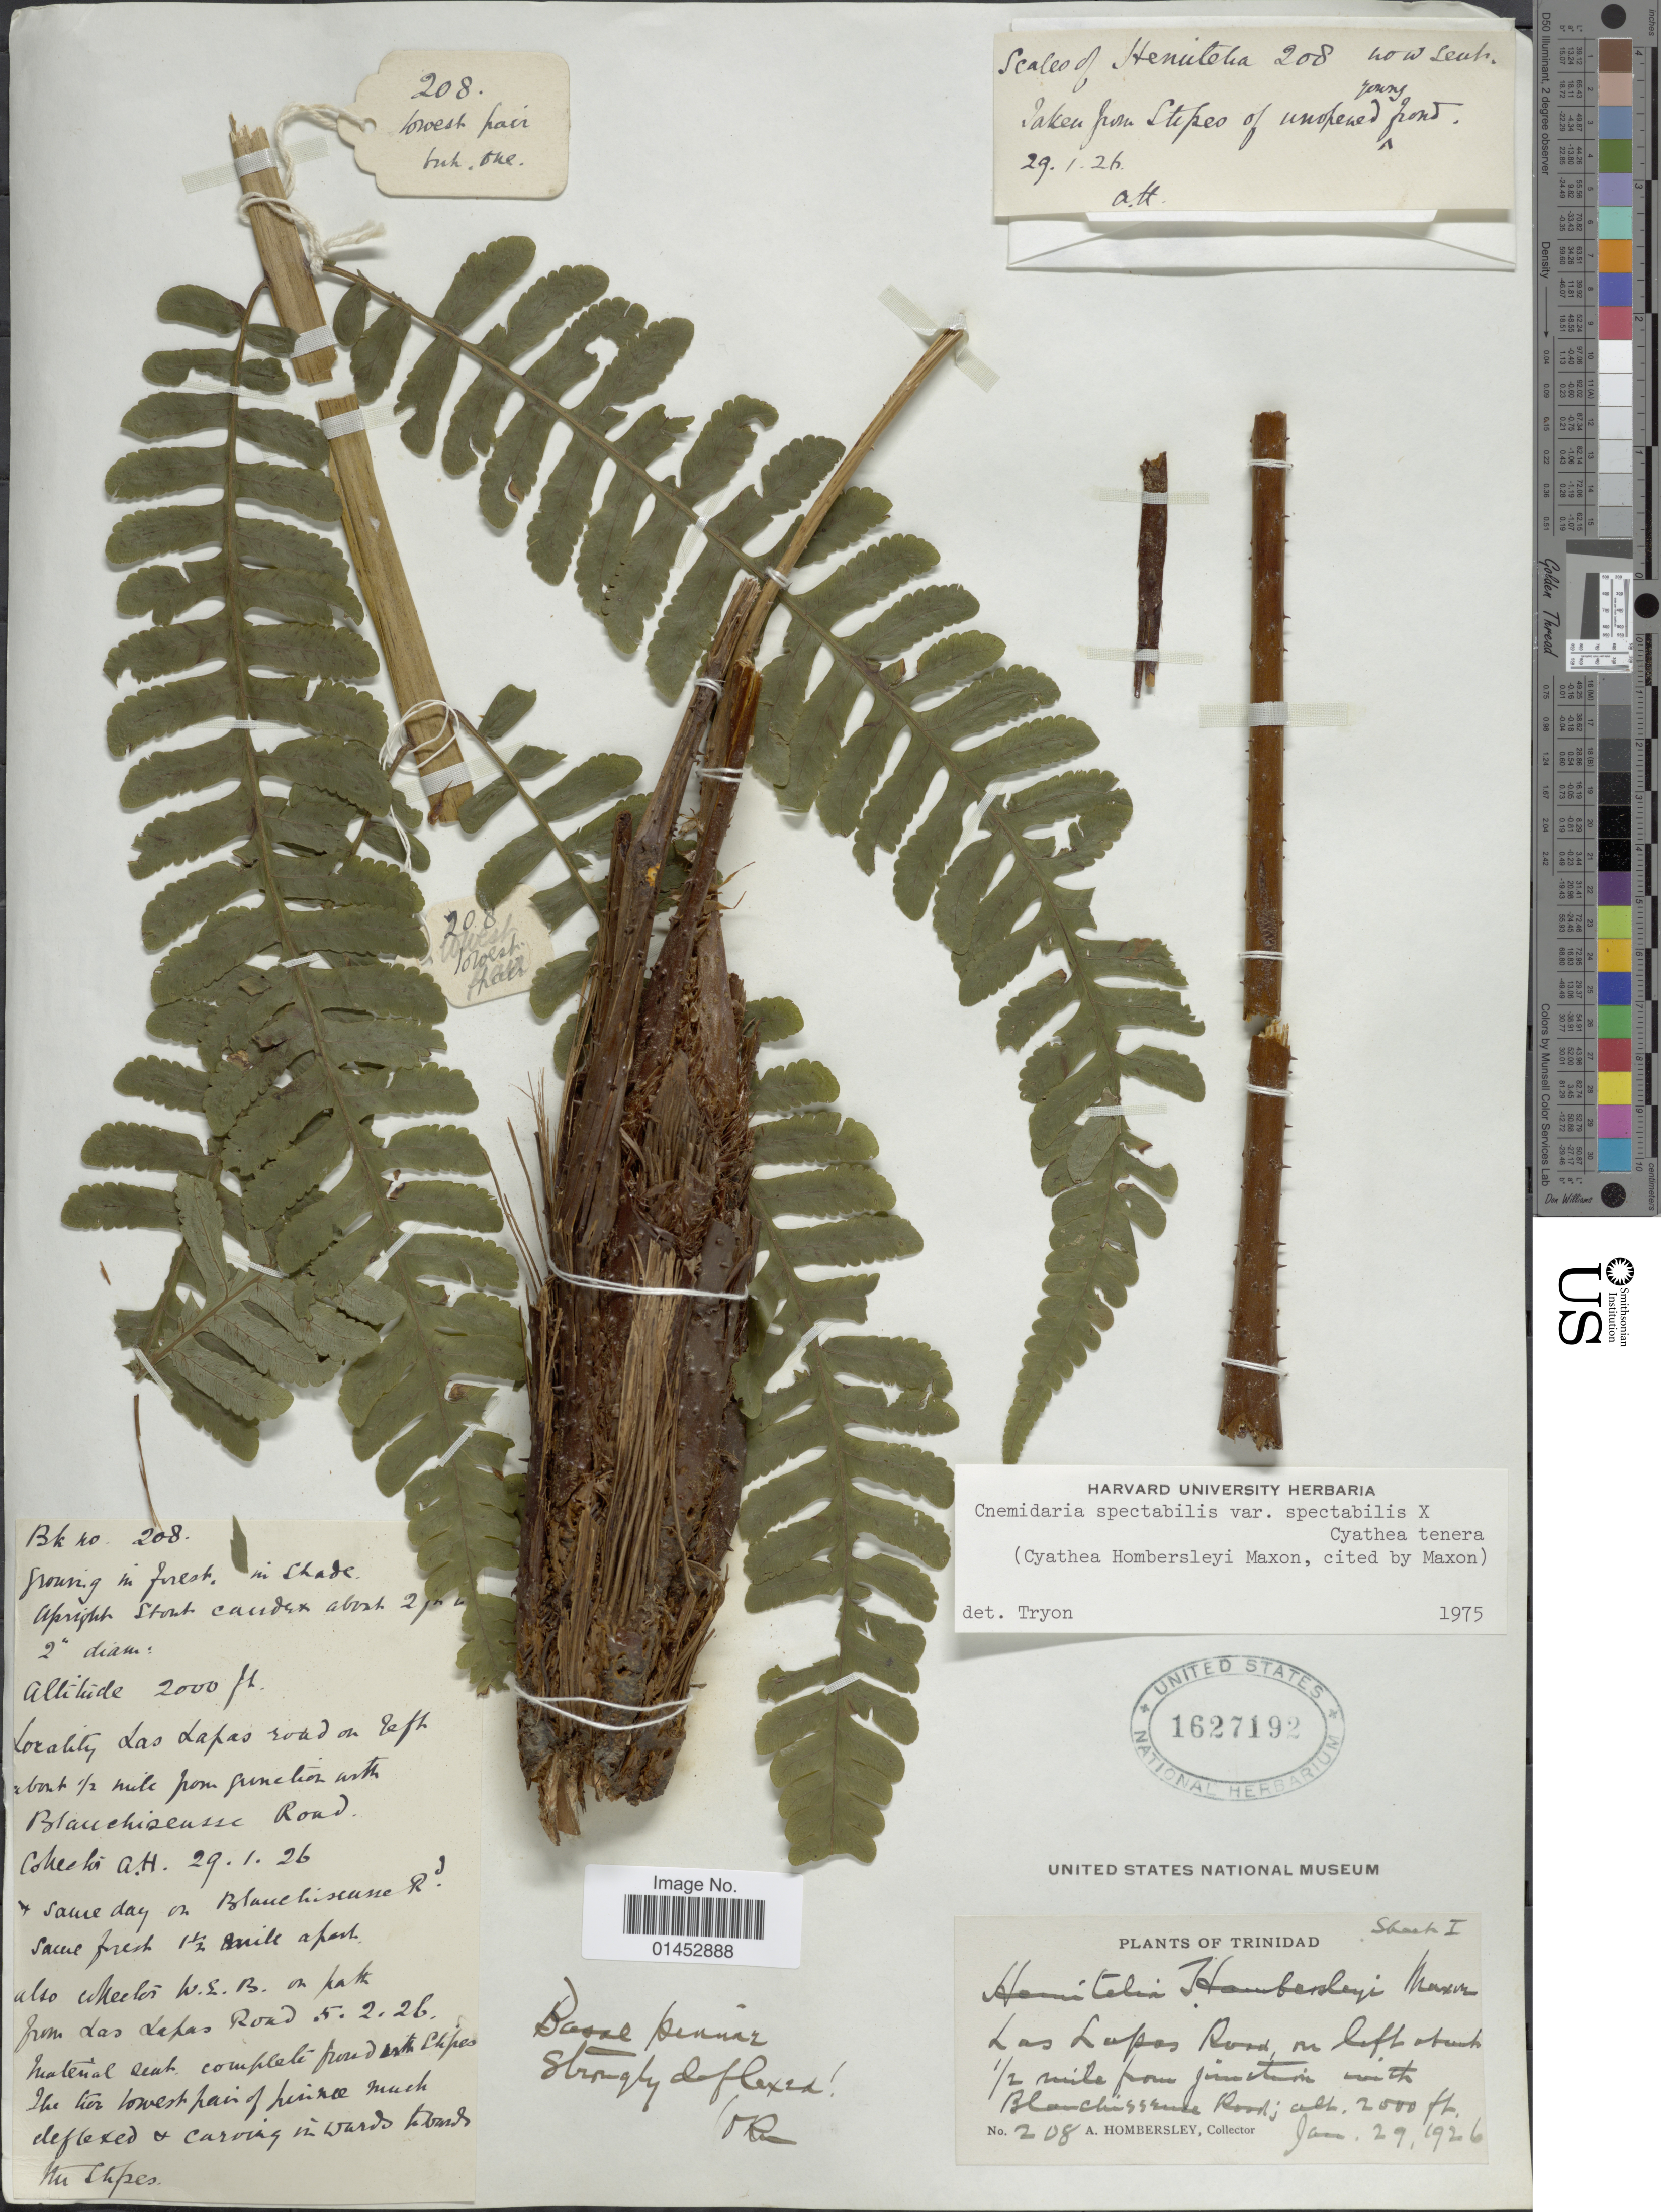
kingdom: Plantae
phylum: Tracheophyta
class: Polypodiopsida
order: Cyatheales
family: Cyatheaceae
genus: Cyathea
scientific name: Cyathea spectabilis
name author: (Kunze) Domin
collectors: A. Hombersley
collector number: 208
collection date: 1926-01-29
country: Trinidad and Tobago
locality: Trinidad, Las Lapas Road, on left about ½ mile from junction with Blanchisseuse Road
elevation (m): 610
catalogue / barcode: US 1627192